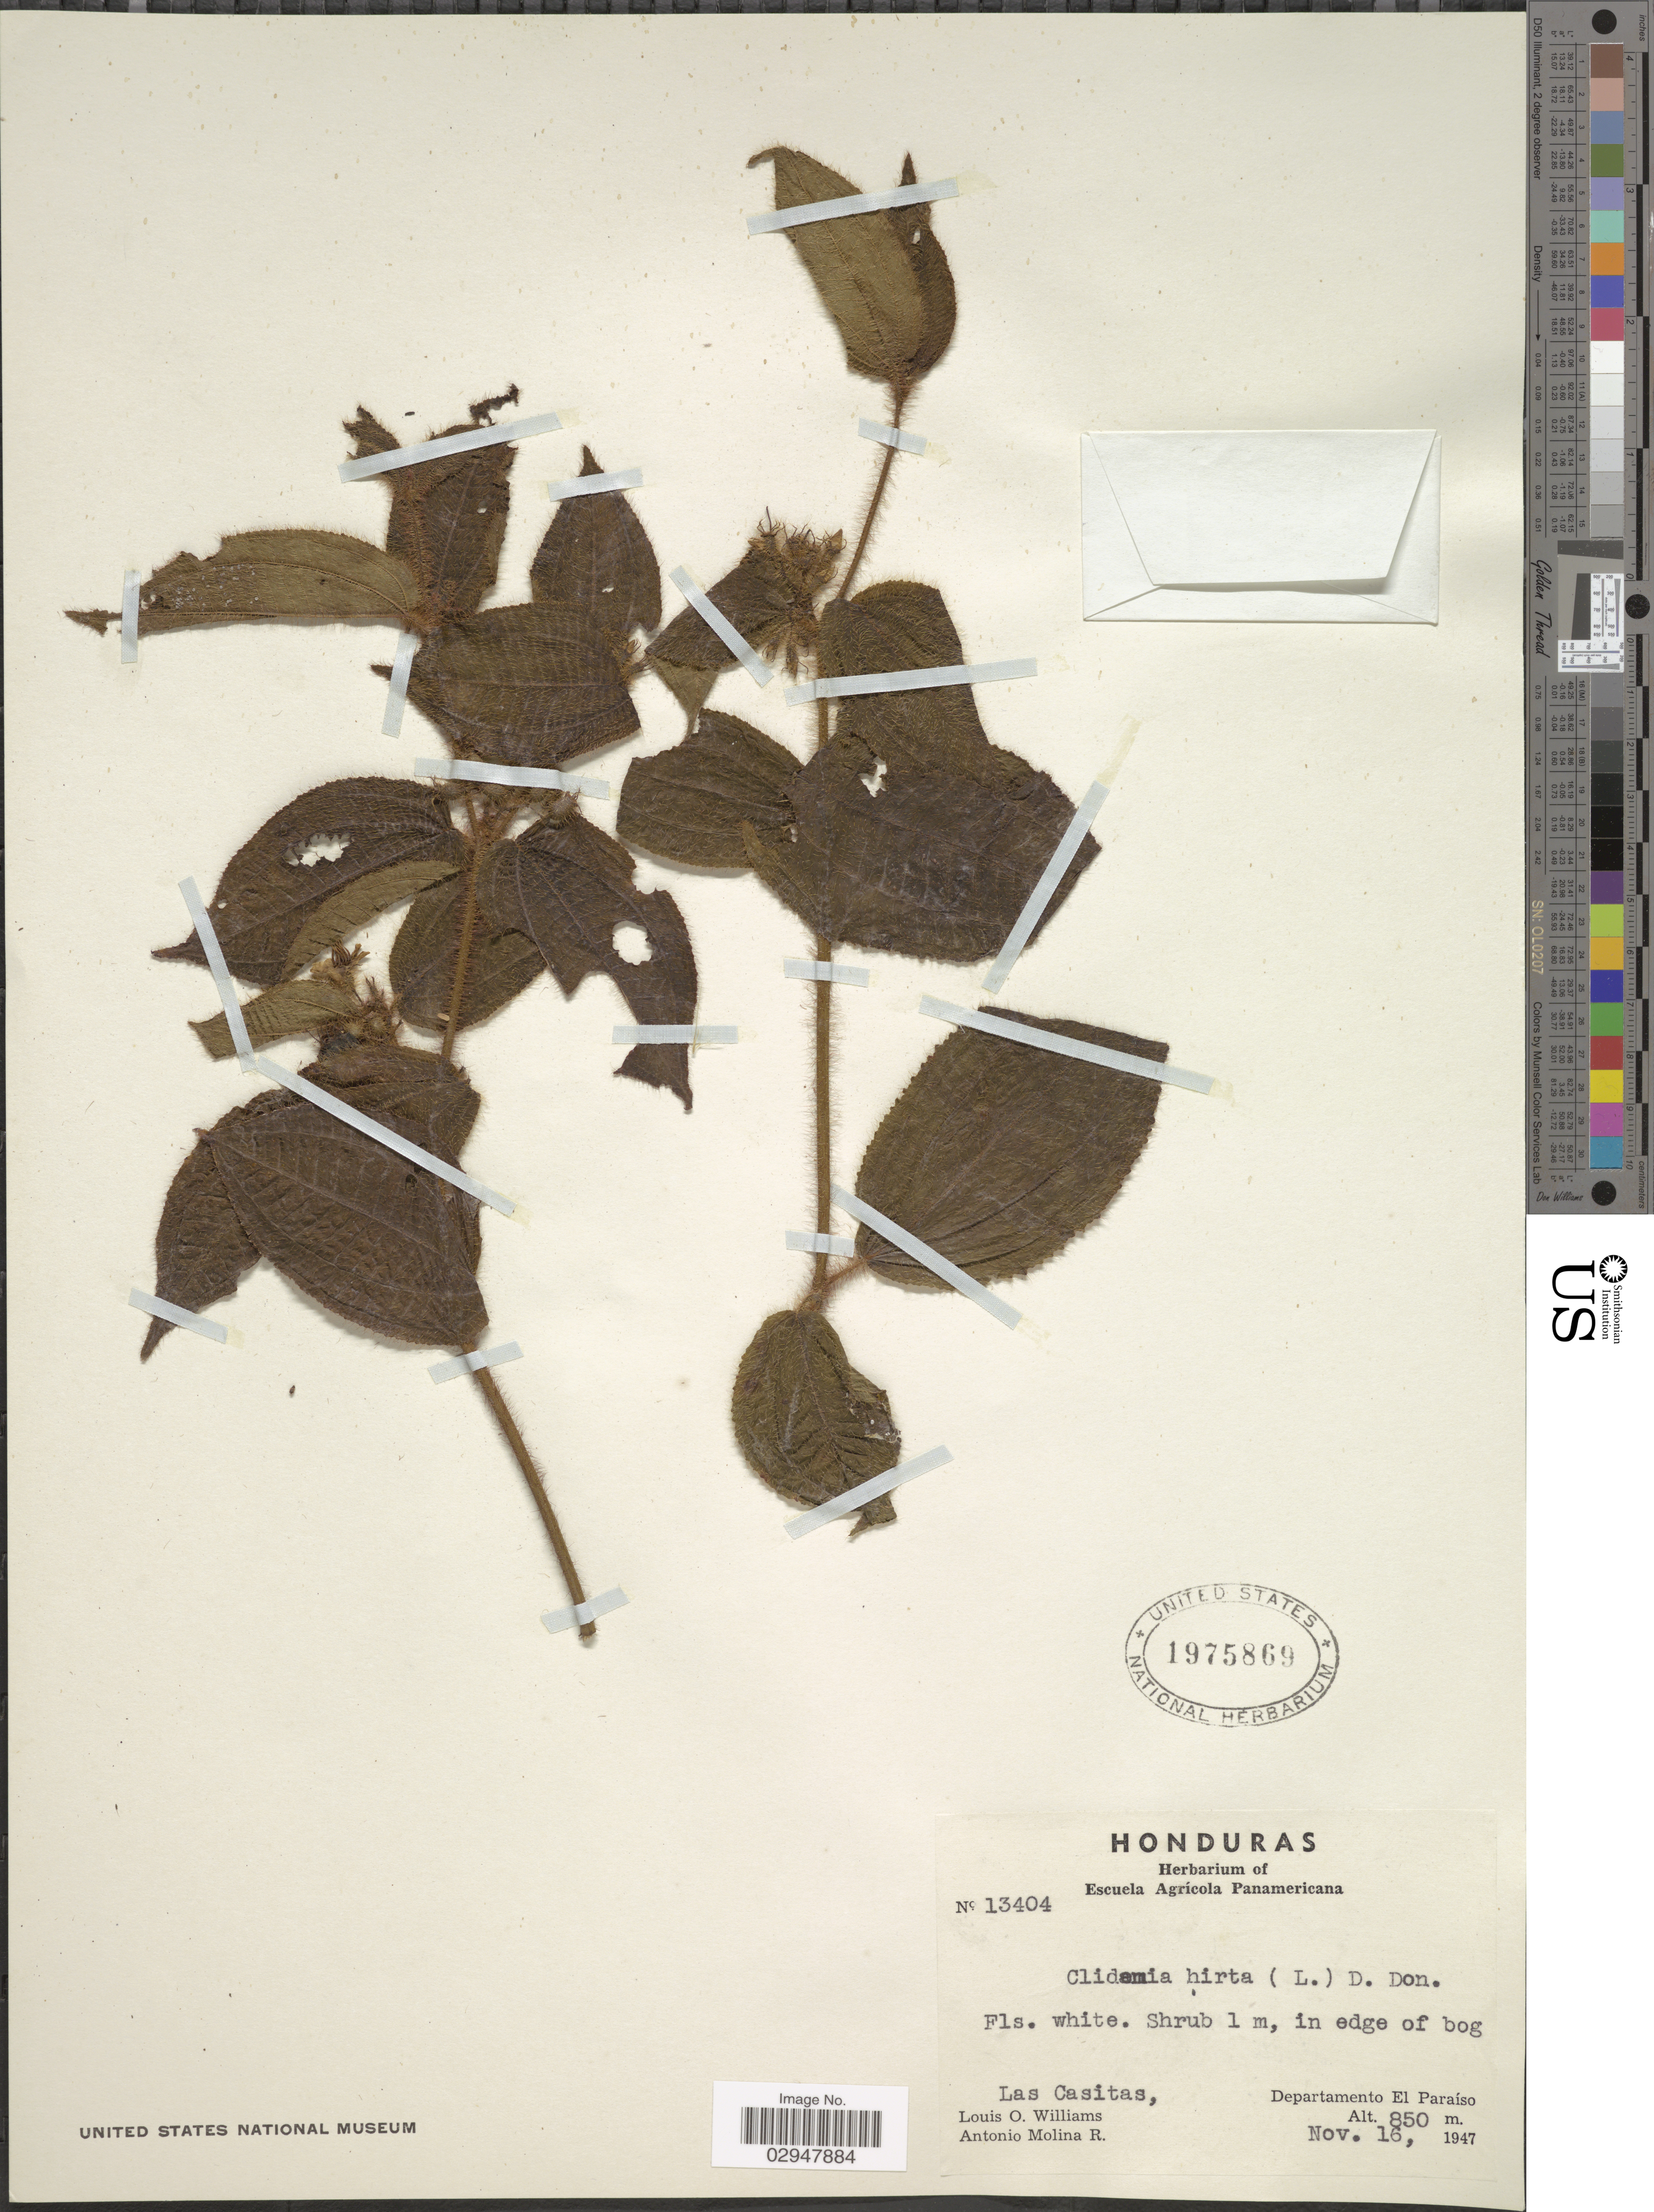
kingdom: Plantae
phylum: Tracheophyta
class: Magnoliopsida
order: Myrtales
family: Melastomataceae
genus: Miconia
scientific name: Miconia hirta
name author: Cogn.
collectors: L. O. Williams & A. Molina R.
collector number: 13404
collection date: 1947-11-16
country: Honduras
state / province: El Paraíso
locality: Las Casitas, Departamento El Paraíso.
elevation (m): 850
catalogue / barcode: US 1975869